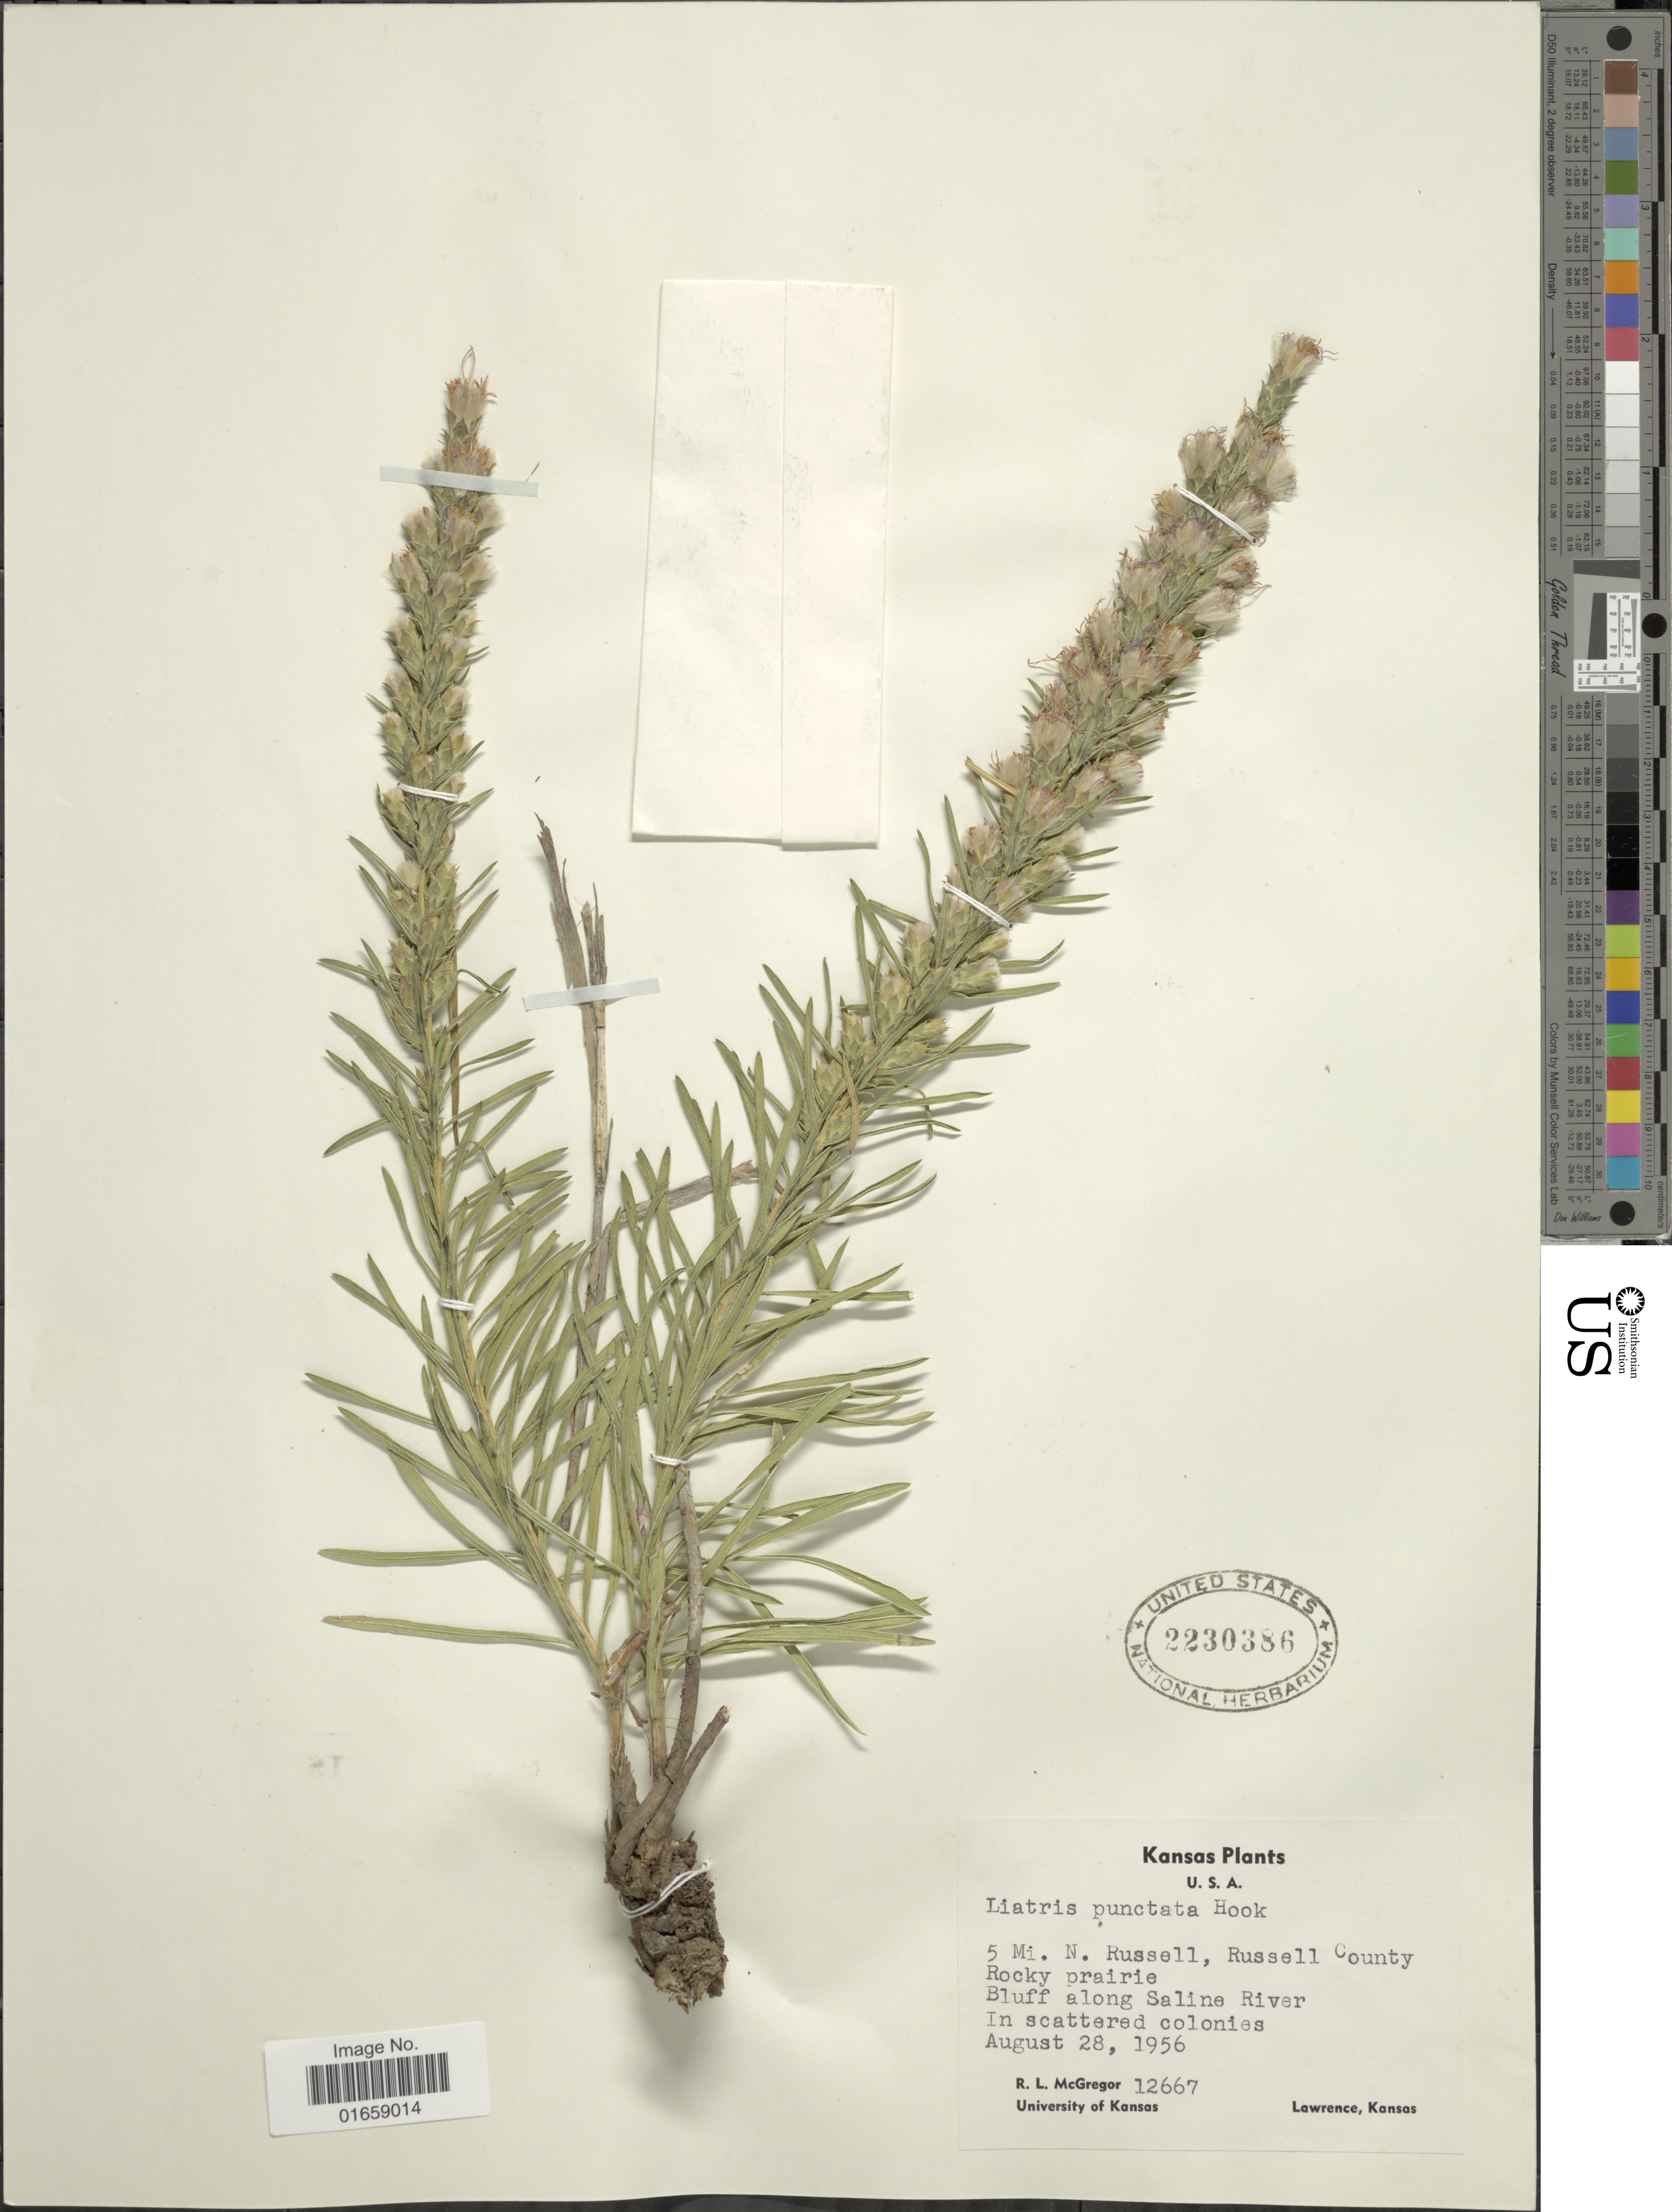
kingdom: Plantae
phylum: Tracheophyta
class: Magnoliopsida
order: Asterales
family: Asteraceae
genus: Liatris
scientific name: Liatris punctata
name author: Hook.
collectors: R. McGregor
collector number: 12667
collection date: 1956-08-28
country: United States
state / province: Kansas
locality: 5 mi. N. Russell, Russell County, Rocky Prairie, Bluff along Saline River, In scattered colonies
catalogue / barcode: US 2230386